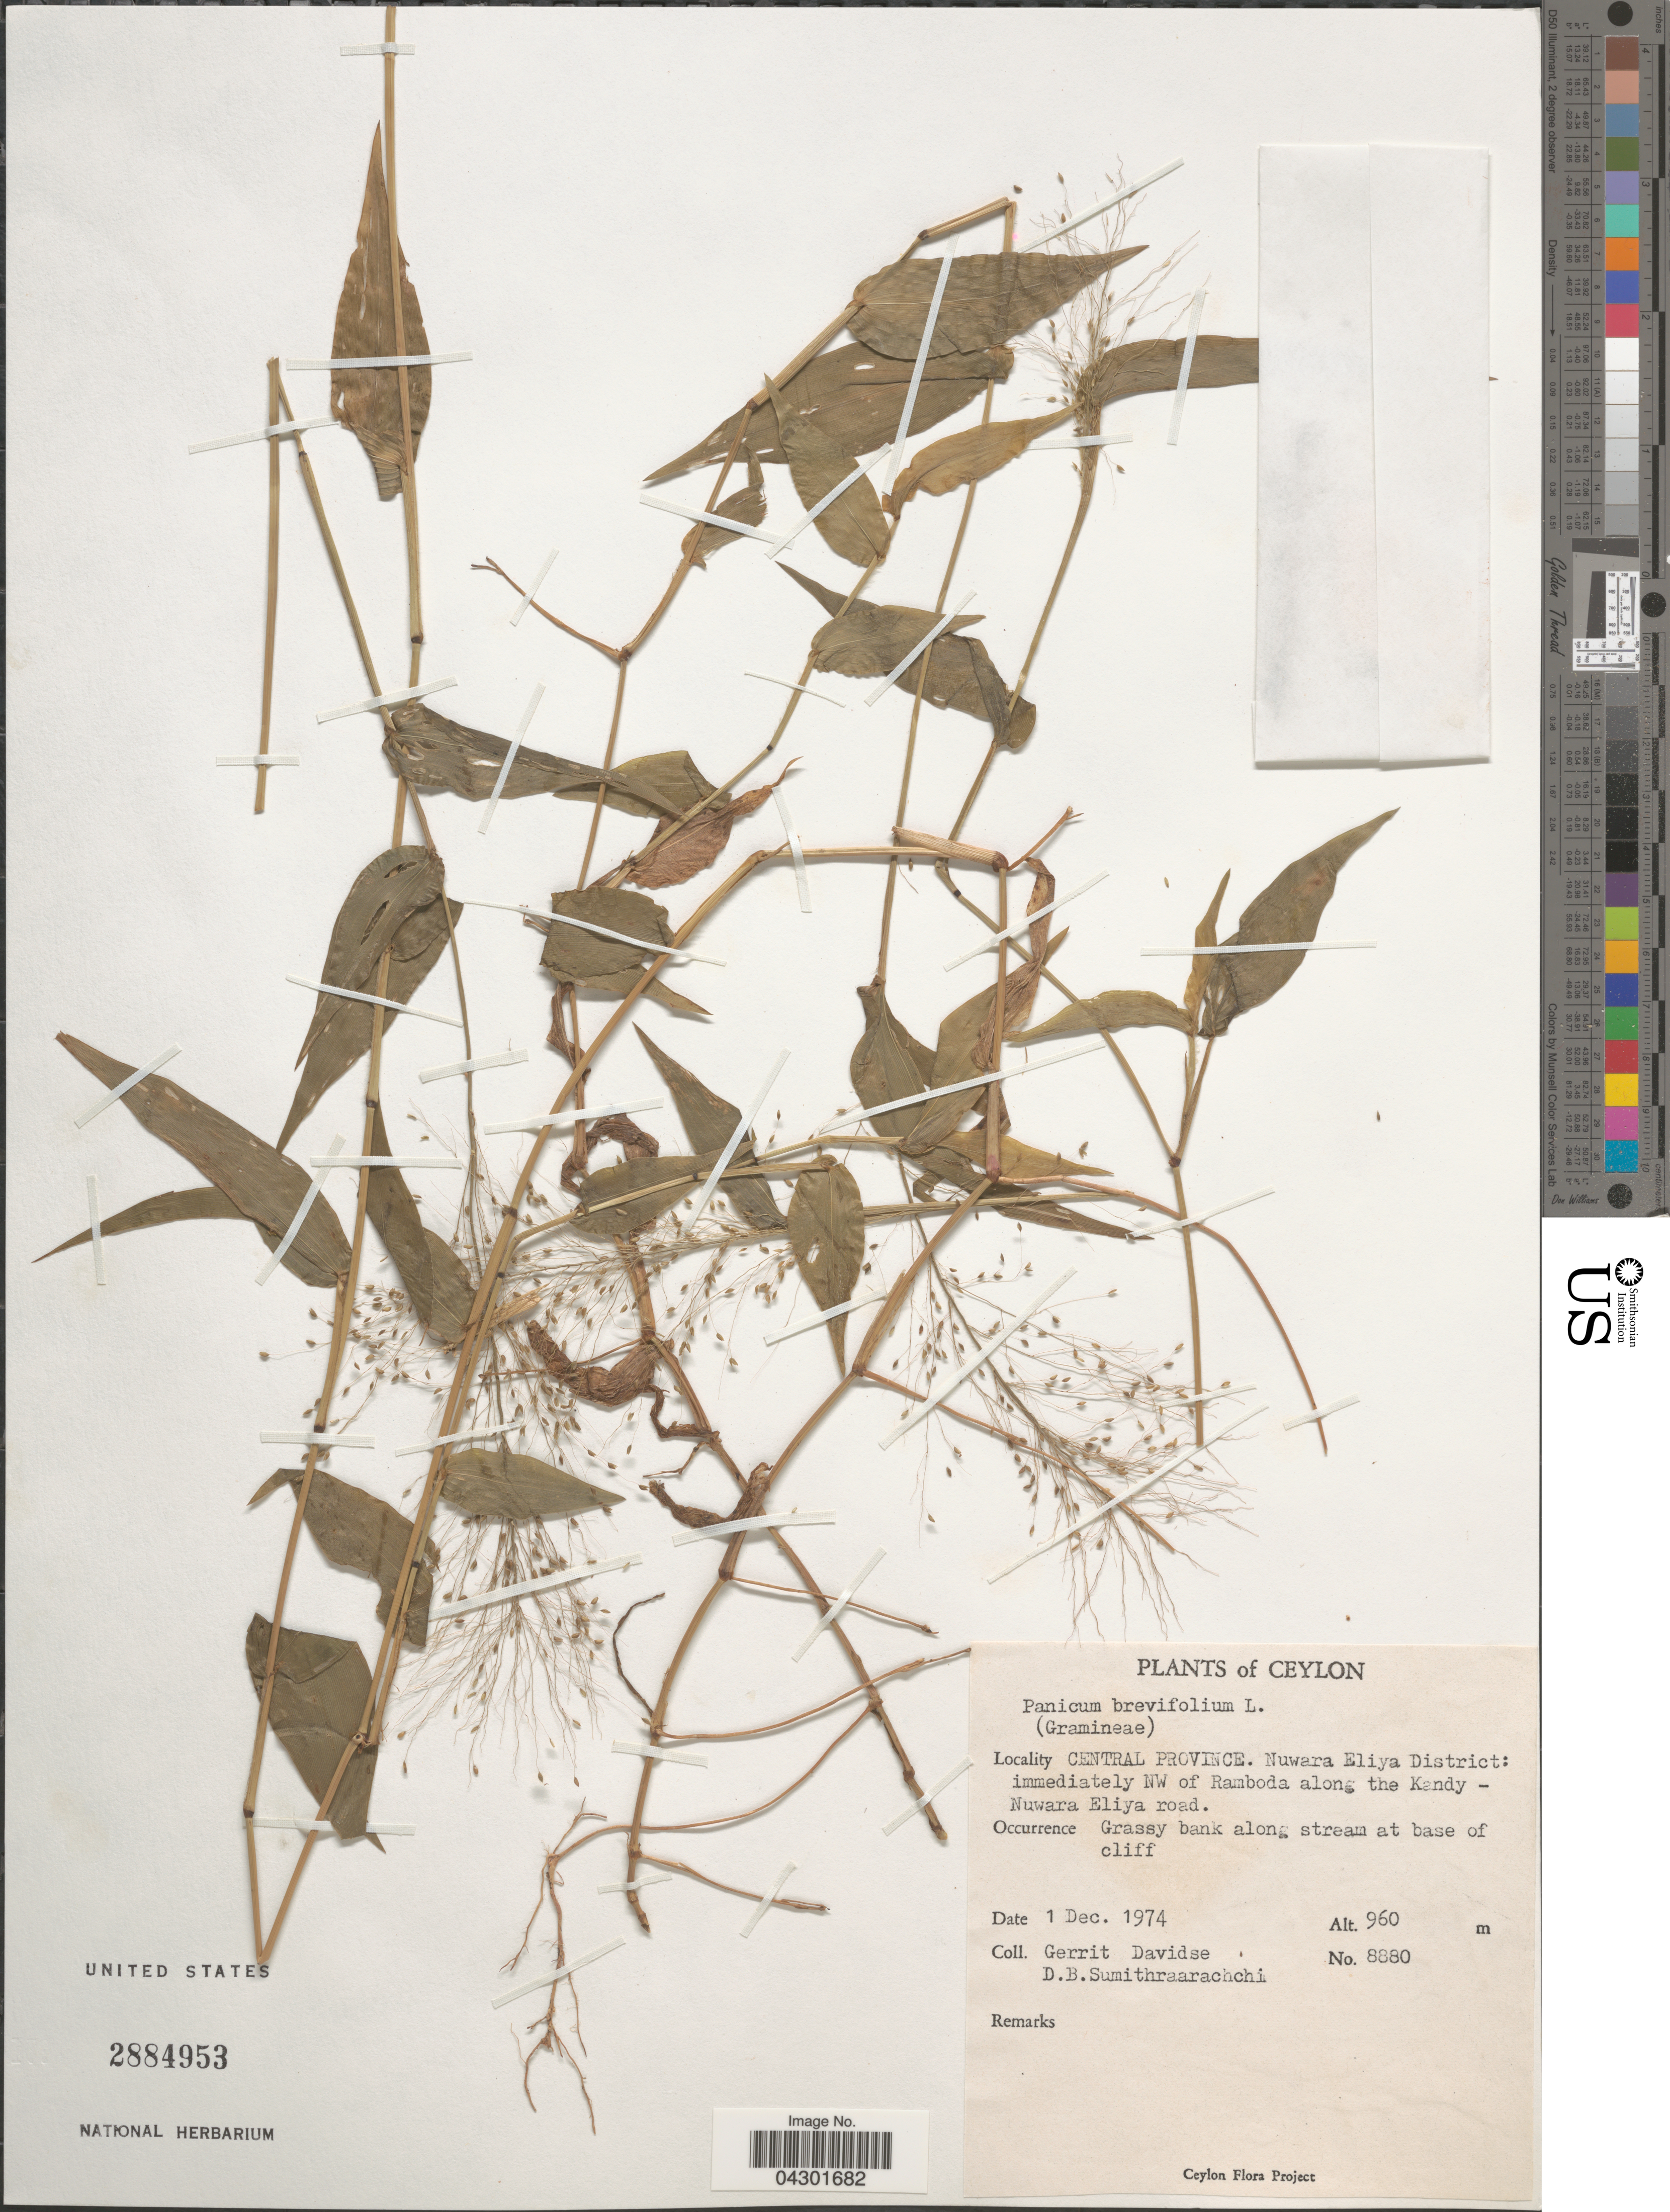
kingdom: Plantae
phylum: Tracheophyta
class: Liliopsida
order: Poales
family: Poaceae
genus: Panicum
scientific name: Panicum brevifolium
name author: L.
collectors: G. Davidse & D. B. Sumithraarachchi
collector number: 8880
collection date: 1974-12-01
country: Sri Lanka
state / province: Central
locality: Ceylon. Nuwara Eliya District: immediately NW of Ramboda along the Kandy-Nuwara Eliya road. Grassy bank along stream at base of cliff.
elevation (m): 960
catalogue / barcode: US 2884953